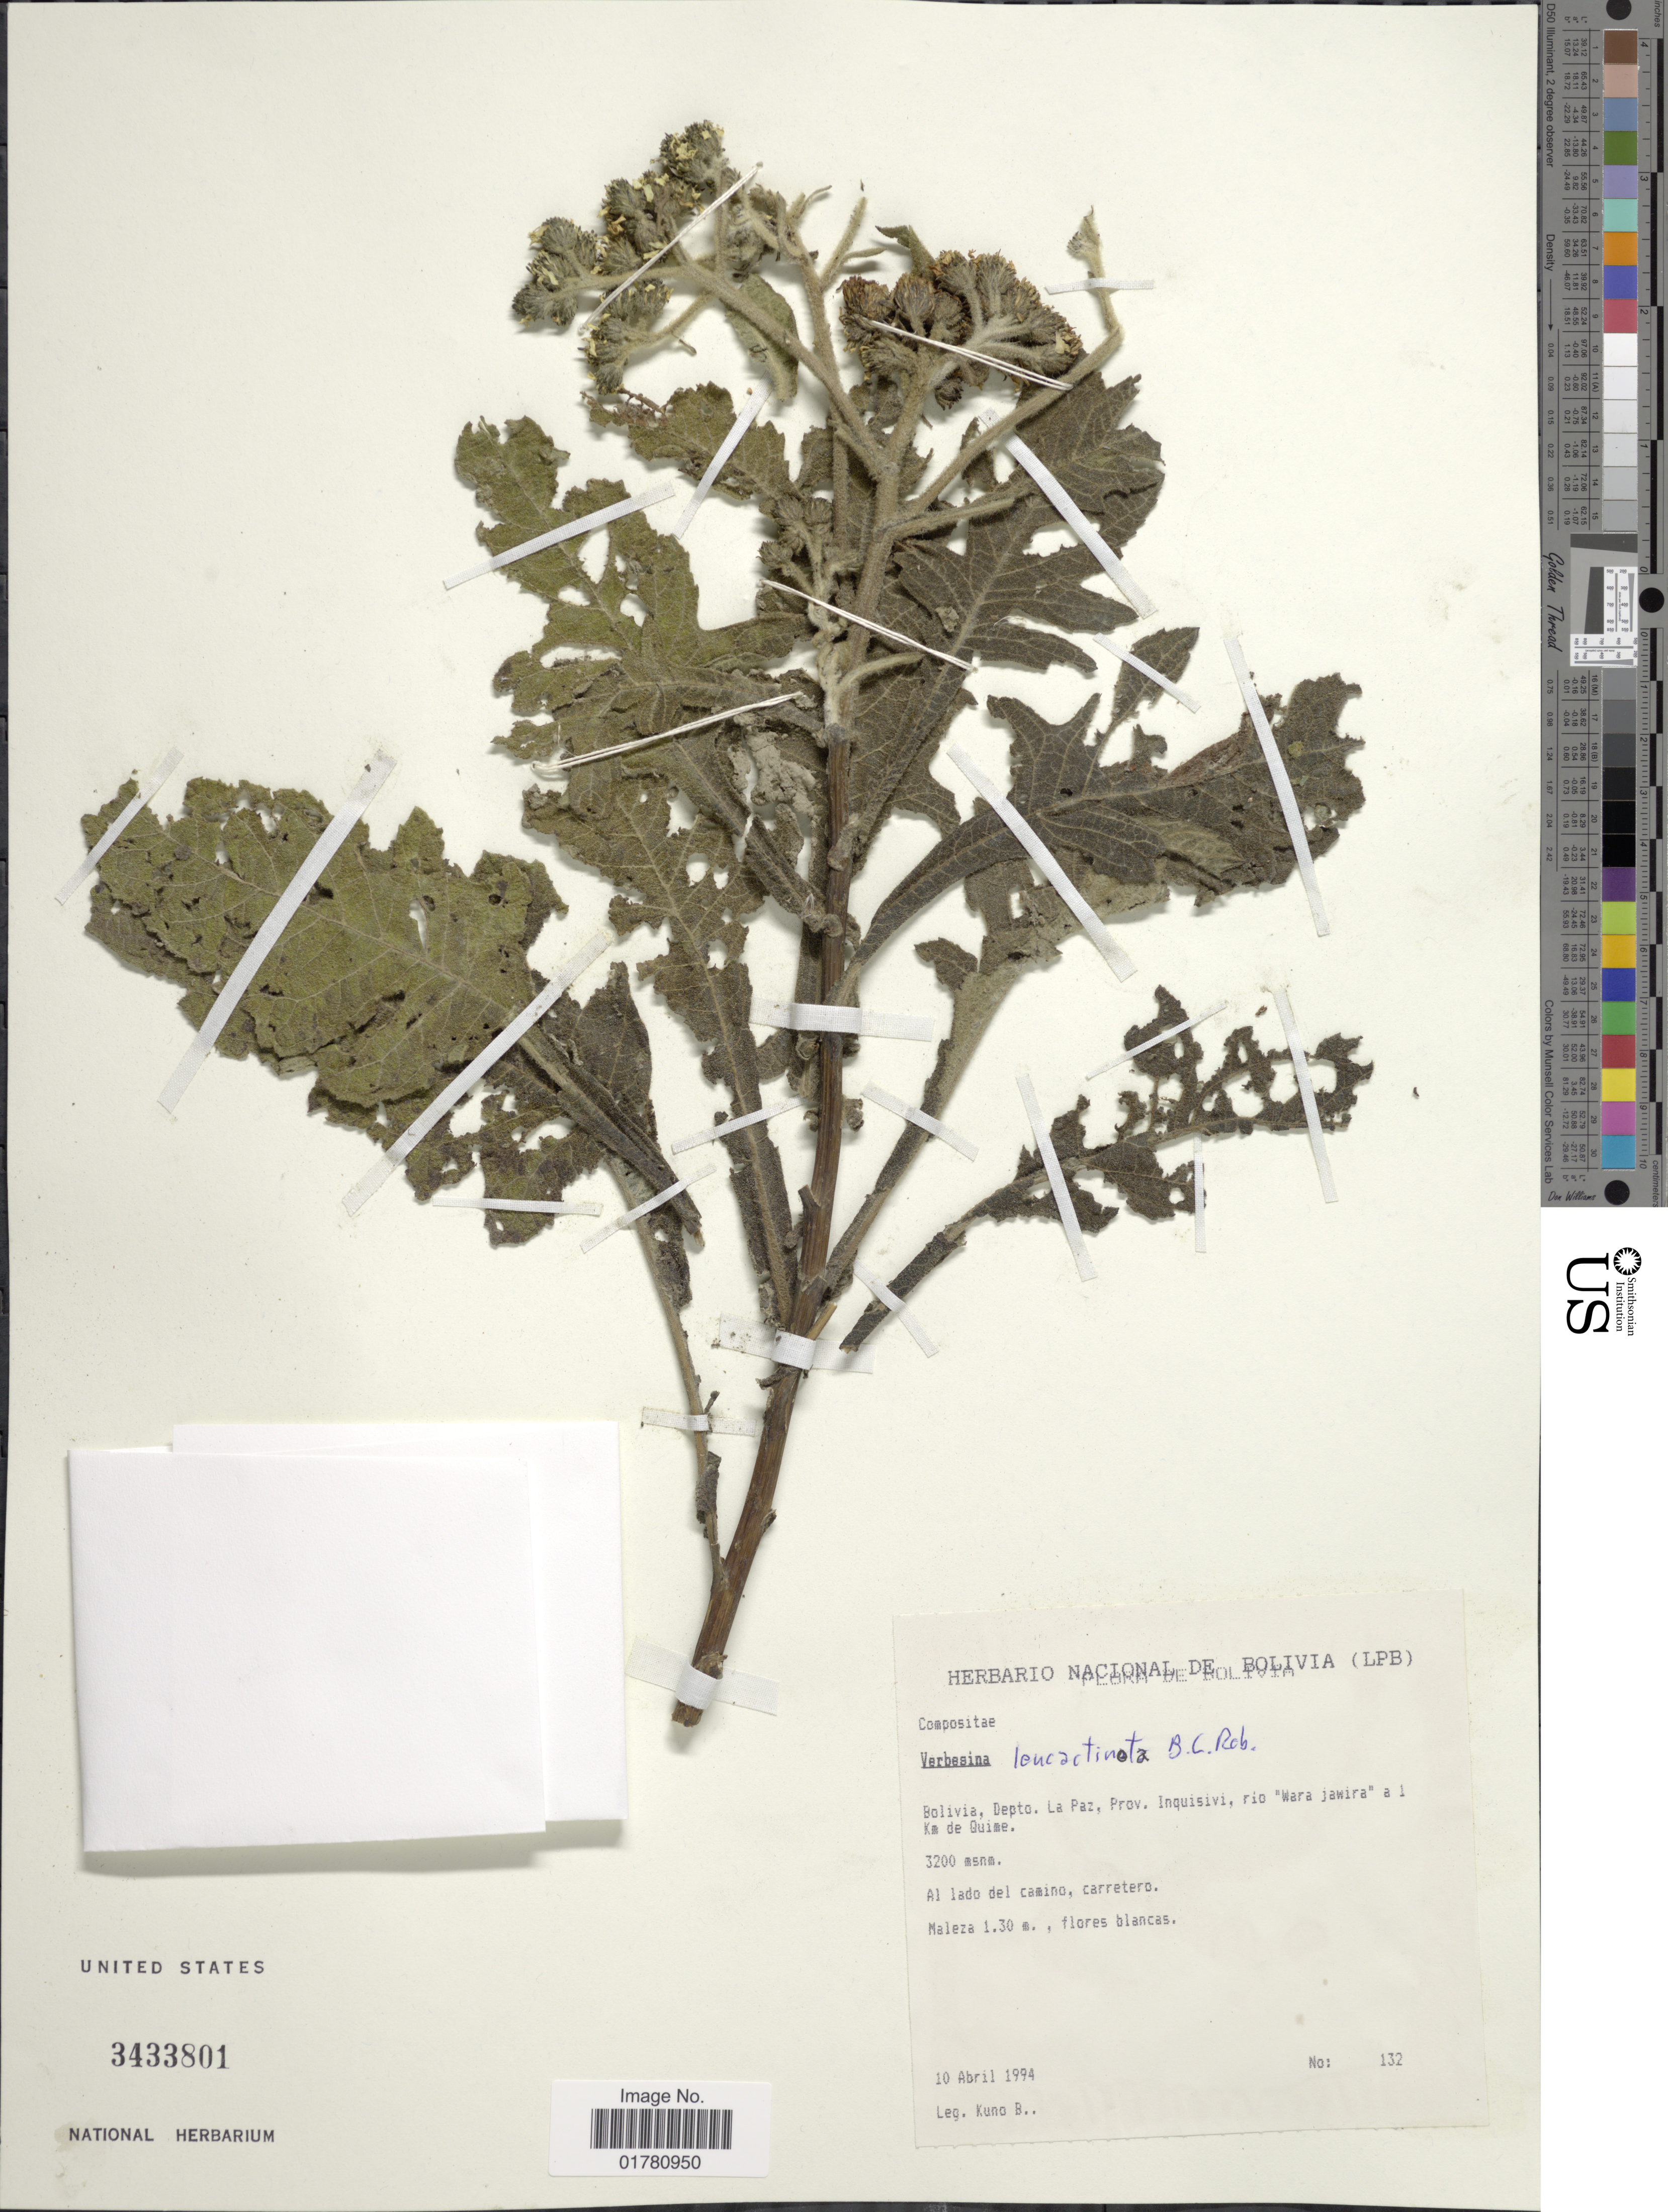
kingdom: Plantae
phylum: Tracheophyta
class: Magnoliopsida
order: Asterales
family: Asteraceae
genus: Verbesina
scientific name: Verbesina leucactinota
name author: B.L. Rob.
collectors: B. Kuno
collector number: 132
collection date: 1994-04-10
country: Bolivia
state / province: La Paz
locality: Depto La Paz, Prov, Inquisivi, rio 'Wara jawira' a 14 Km de Quime. Al lado del camino, carretero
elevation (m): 3200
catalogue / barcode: US 3433801